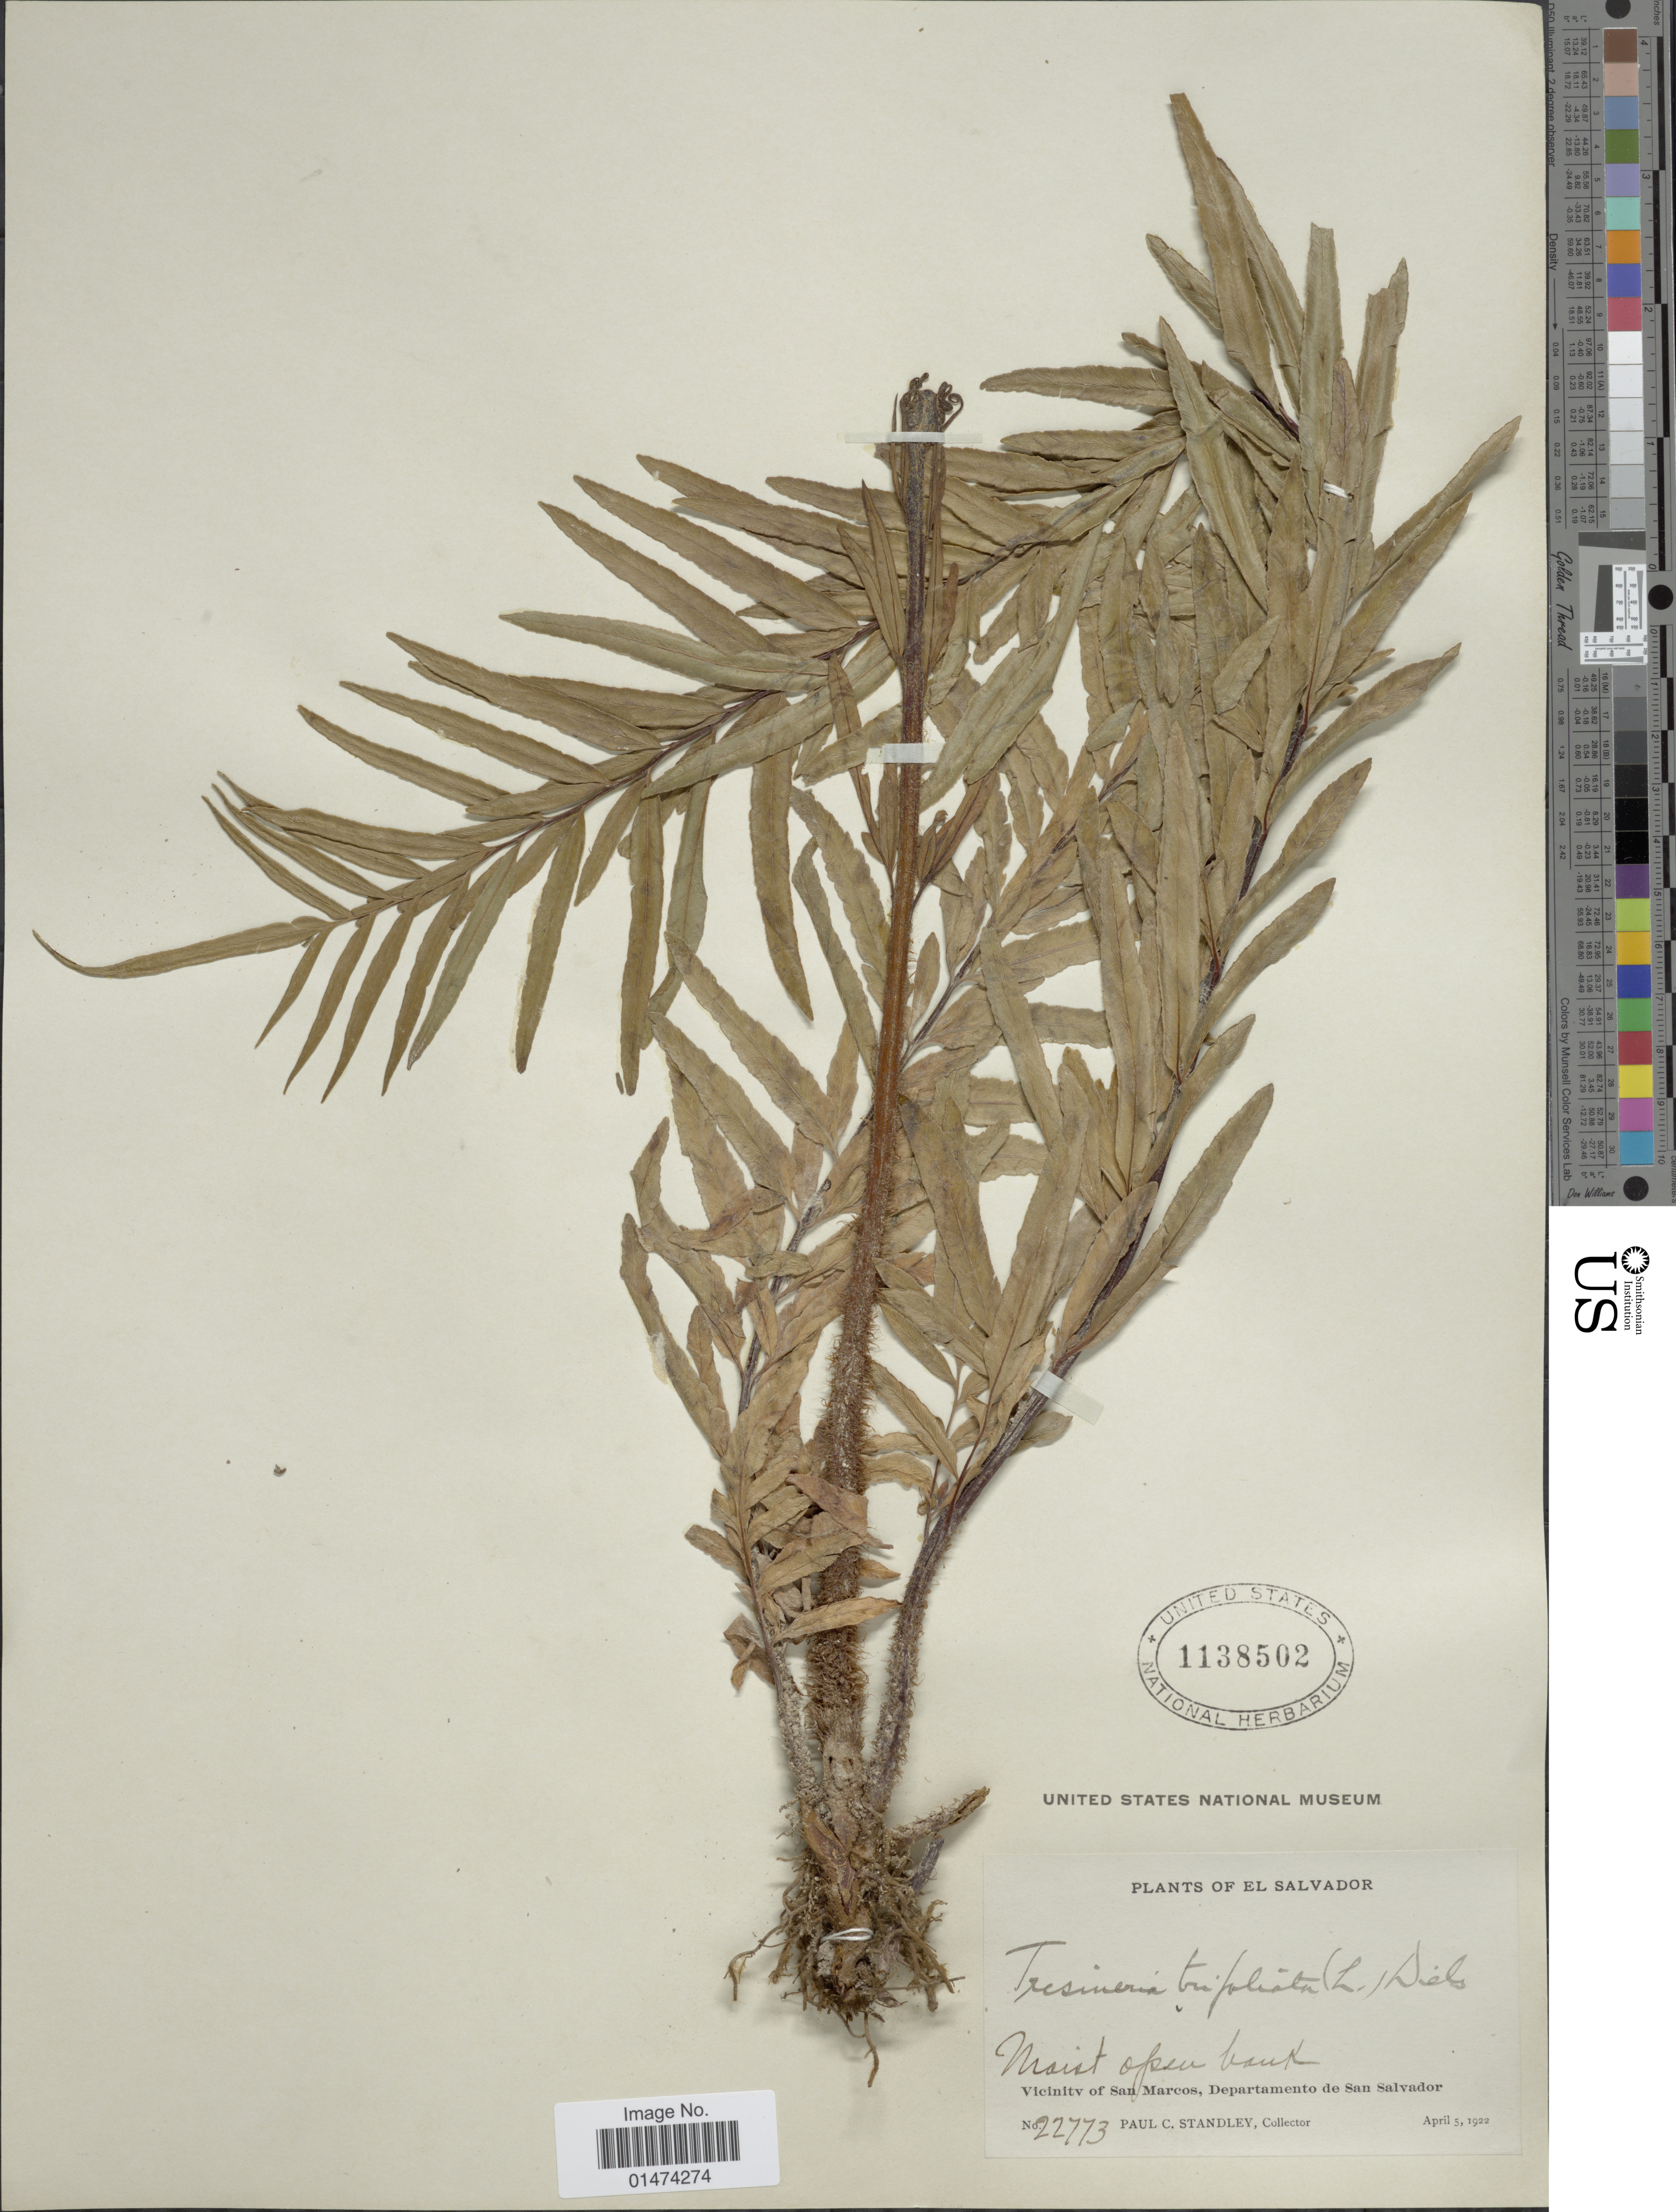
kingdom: Plantae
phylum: Tracheophyta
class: Polypodiopsida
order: Polypodiales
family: Pteridaceae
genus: Pityrogramma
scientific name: Pityrogramma trifoliata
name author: (L.) R.M. Tryon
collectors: P. C. Standley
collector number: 2773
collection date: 1922-04-05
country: El Salvador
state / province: San Salvador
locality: Vicinity of San Marcos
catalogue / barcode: US 1138502